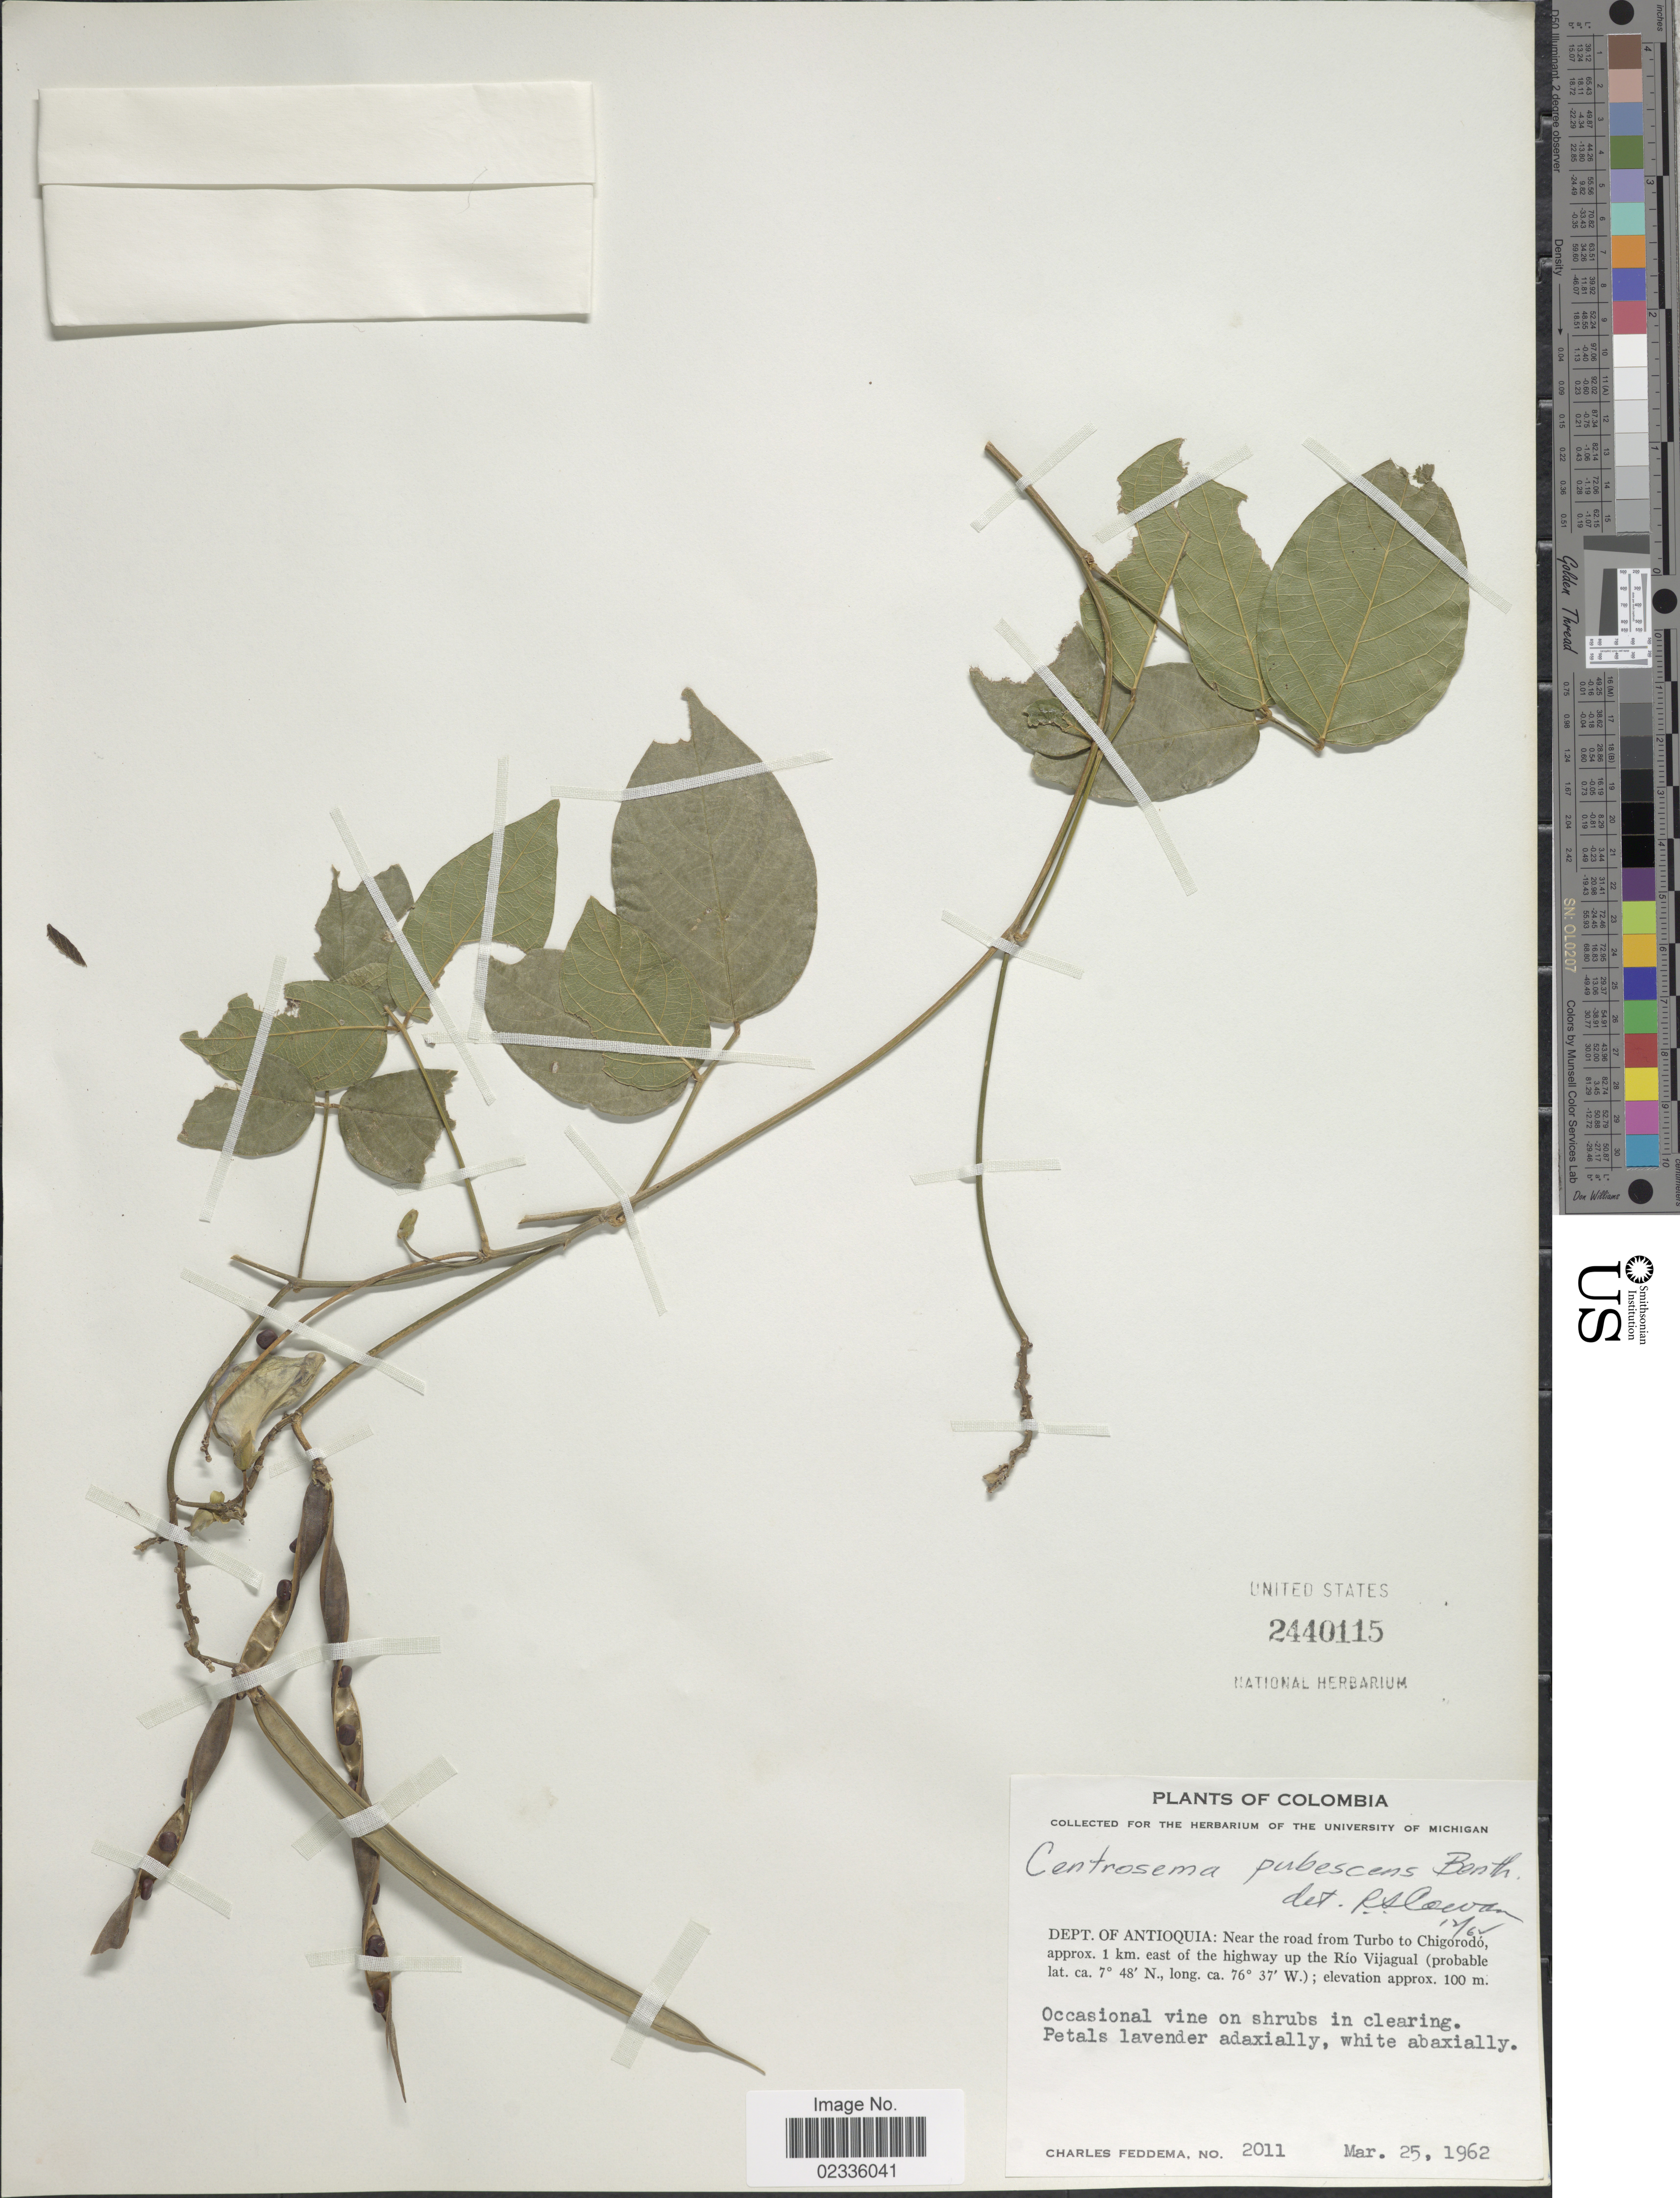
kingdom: Plantae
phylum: Tracheophyta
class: Magnoliopsida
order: Fabales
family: Fabaceae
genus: Centrosema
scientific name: Centrosema pubescens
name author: Benth.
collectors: C. Feddema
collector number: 2011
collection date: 1962-03-25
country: Colombia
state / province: Antioquia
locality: Near the road from Turbo to Chigorodó, approx. 1 km. east of the highway up the Río Vijagual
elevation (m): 100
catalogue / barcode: US 2440115